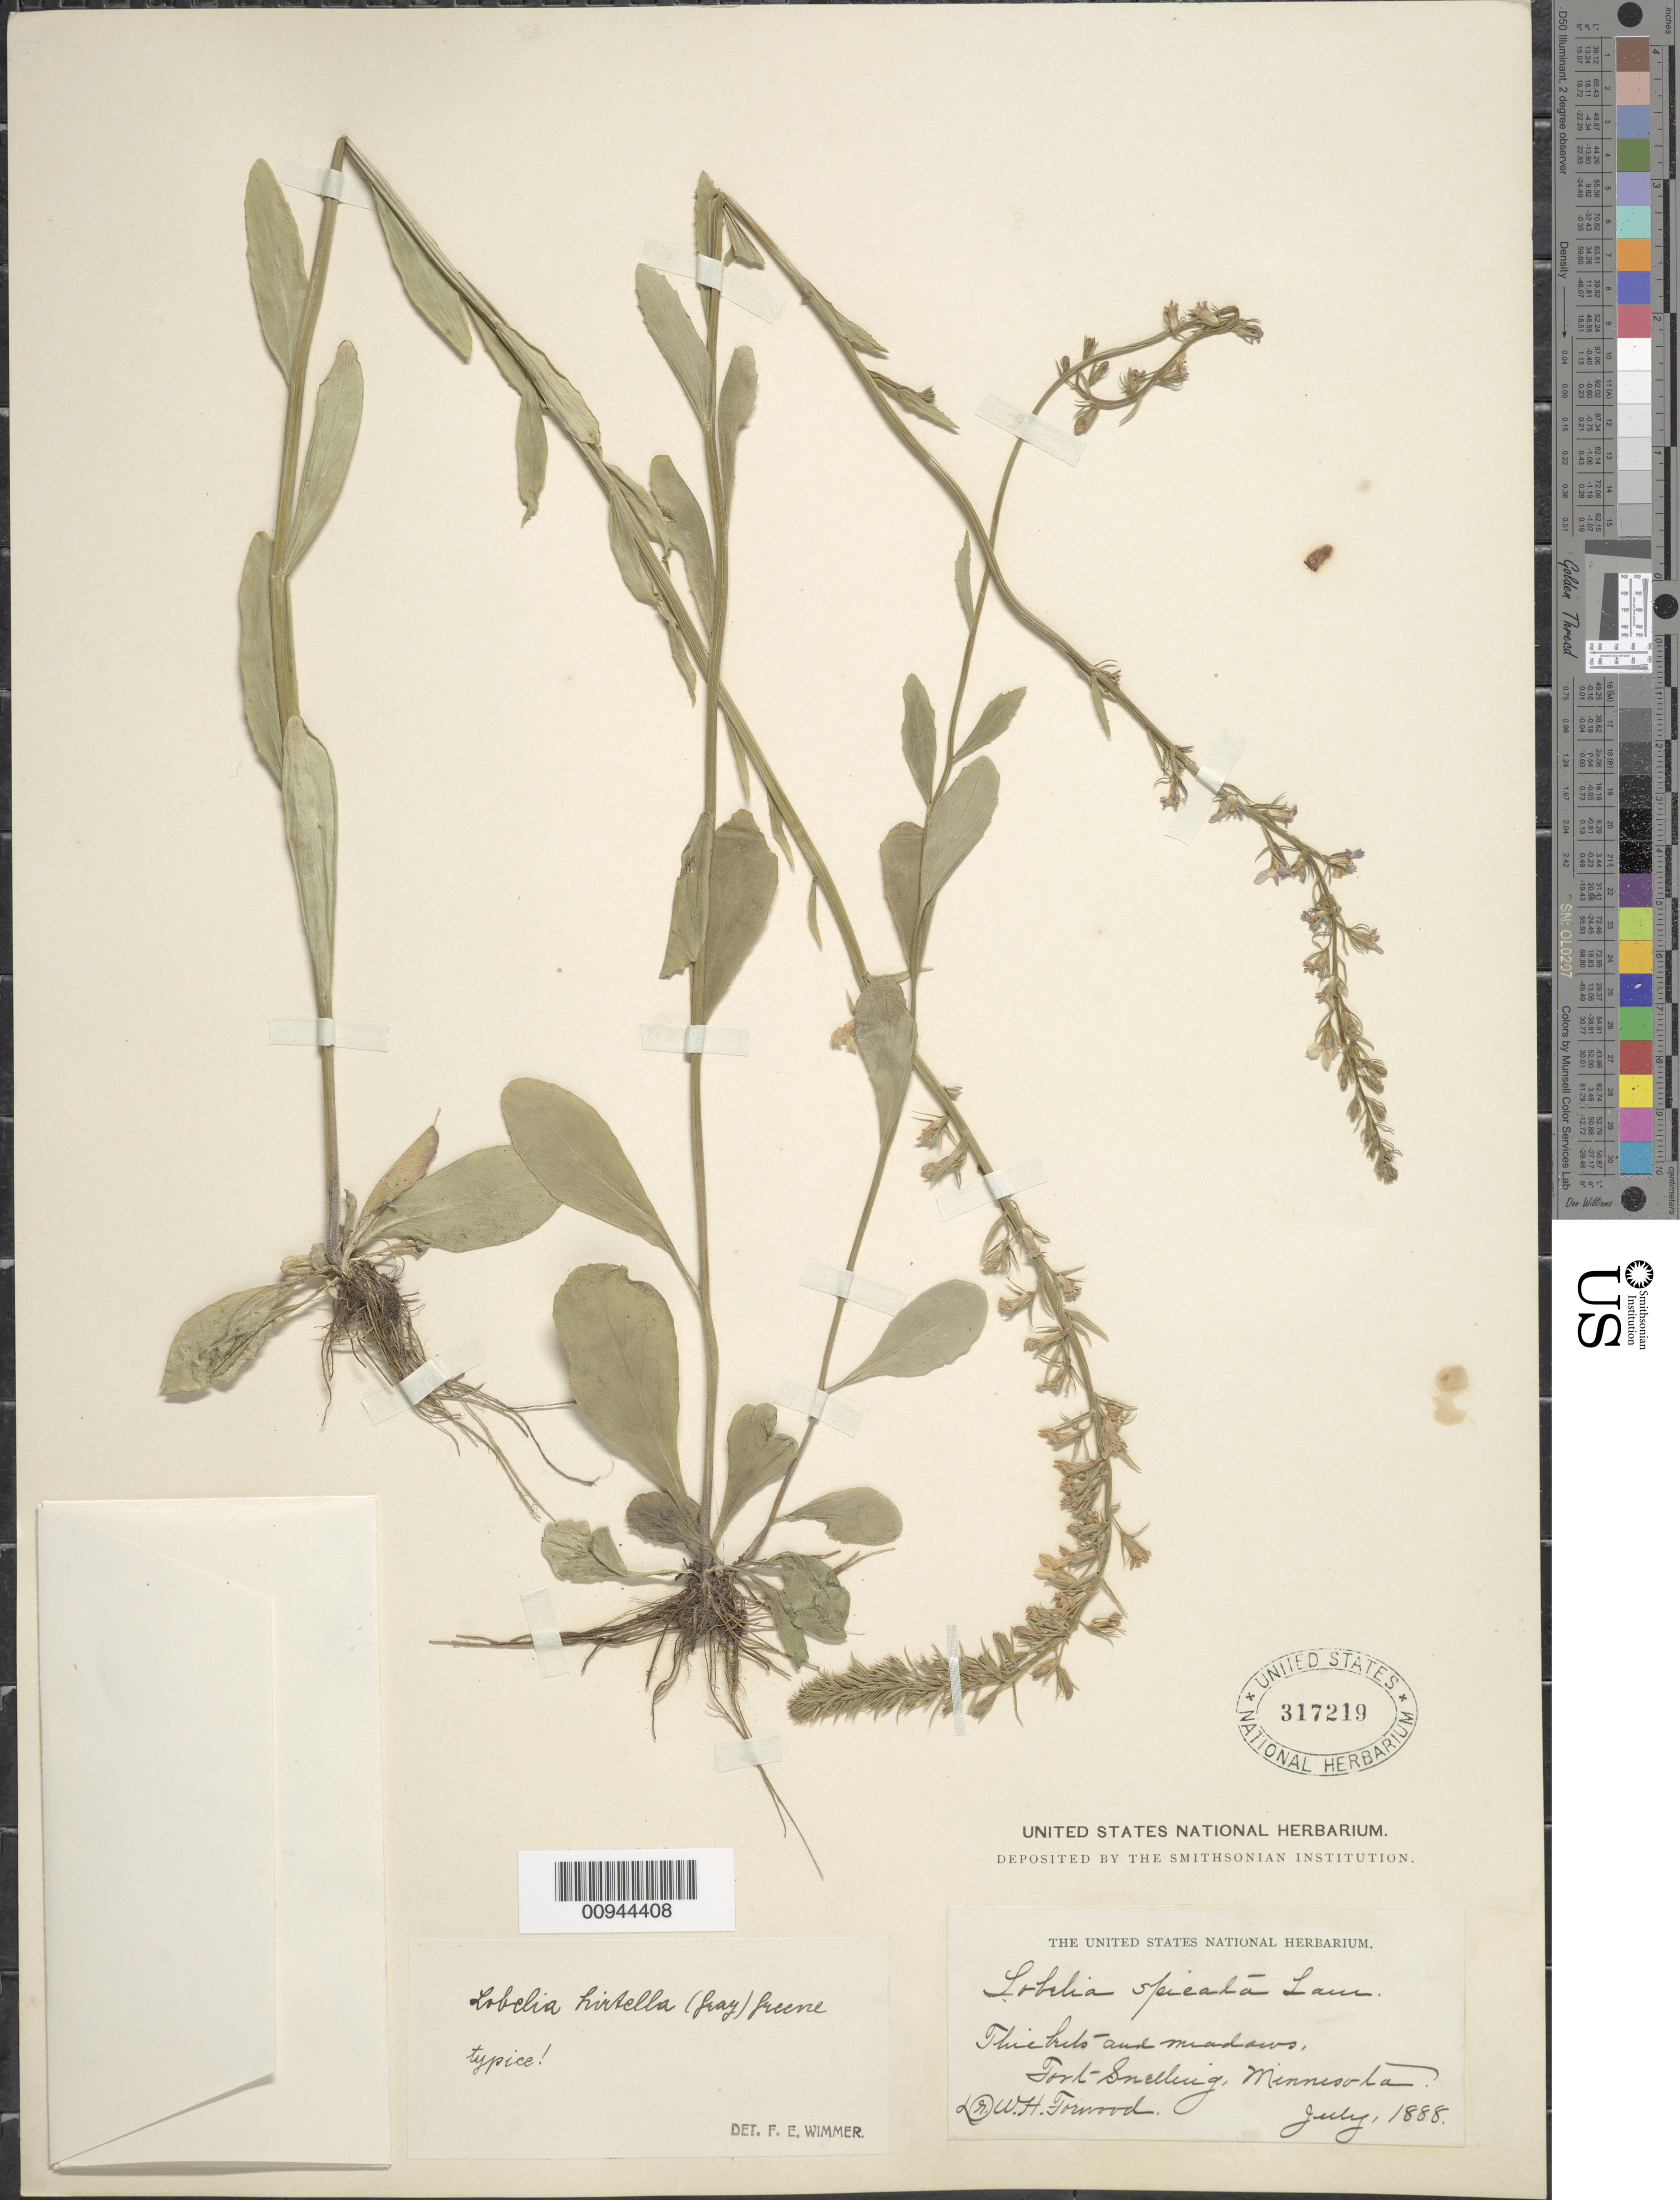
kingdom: Plantae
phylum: Tracheophyta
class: Magnoliopsida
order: Asterales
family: Campanulaceae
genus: Lobelia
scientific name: Lobelia hirtella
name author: (A. Gray) Greene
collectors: W. Forwood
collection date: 1888-07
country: United States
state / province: Minnesota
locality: Fort Snelling.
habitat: thickets and meadows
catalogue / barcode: US 317219